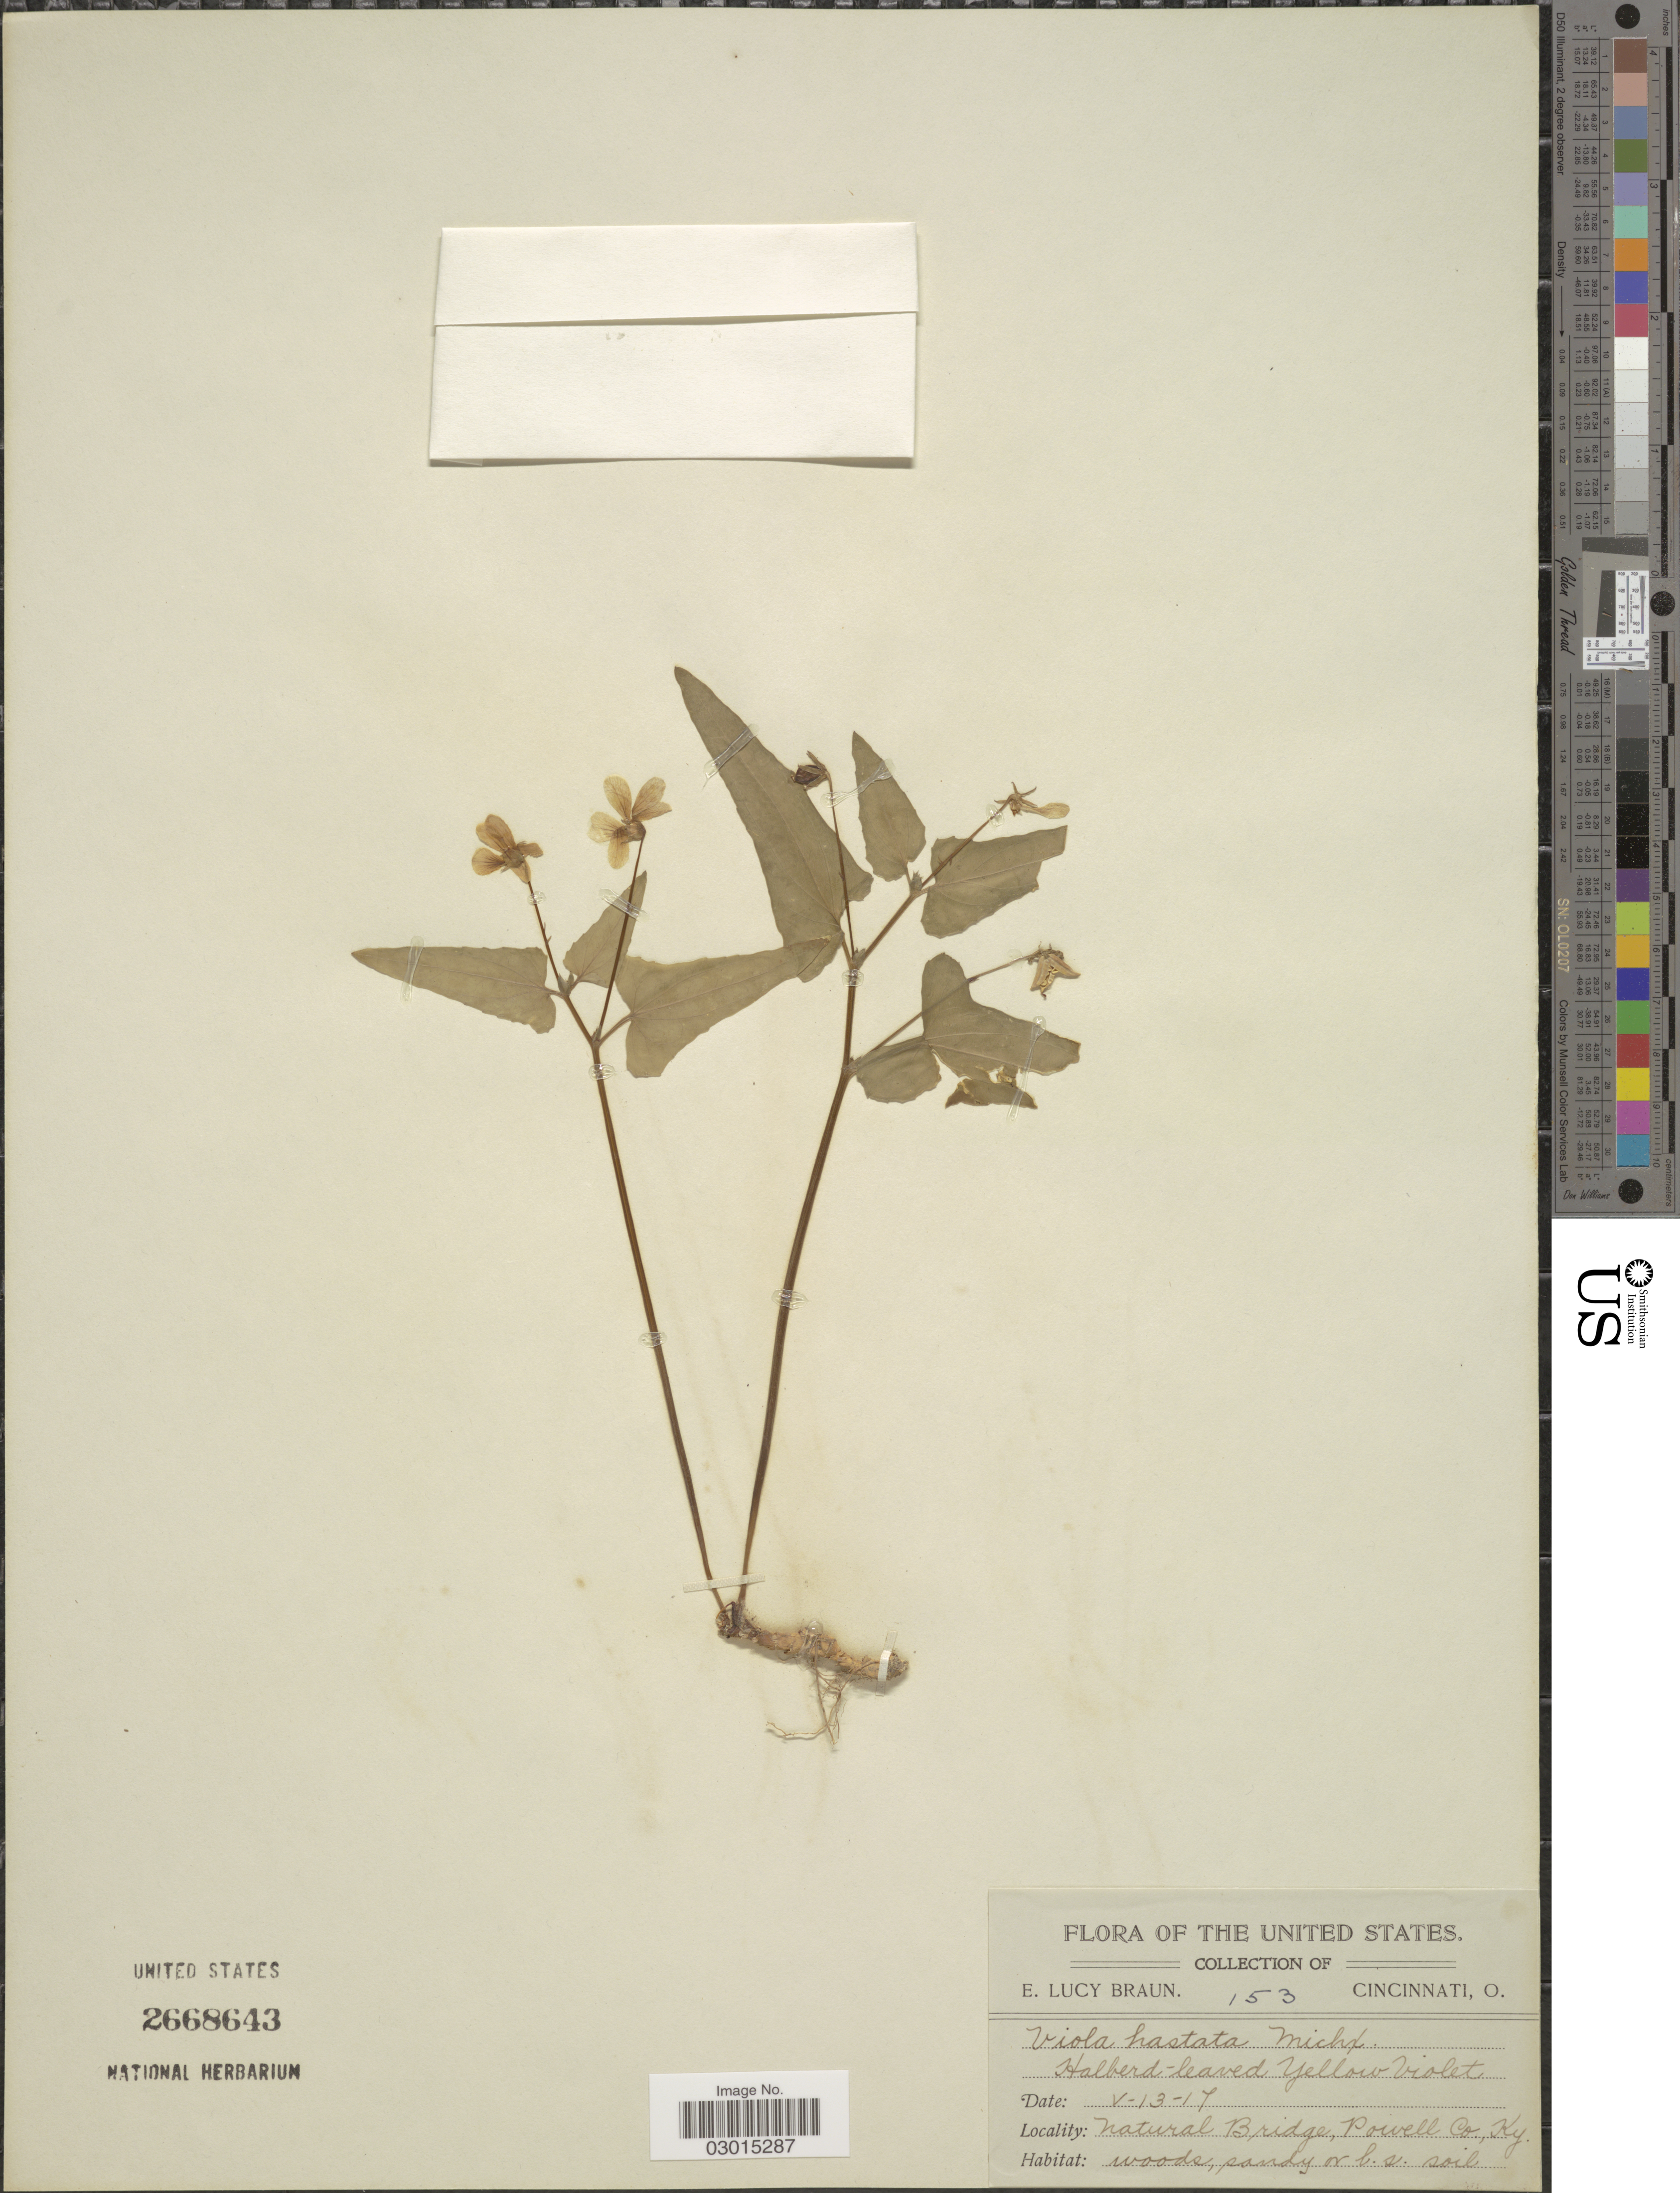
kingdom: Plantae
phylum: Tracheophyta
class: Magnoliopsida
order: Malpighiales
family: Violaceae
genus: Viola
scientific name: Viola hastata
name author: Michx.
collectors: E. L. Braun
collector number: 153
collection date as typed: Transcribed d/m/y: 13/5/17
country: United States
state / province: Kentucky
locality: Natural Bridge, Powell Co., Ky.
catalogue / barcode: US 2668643